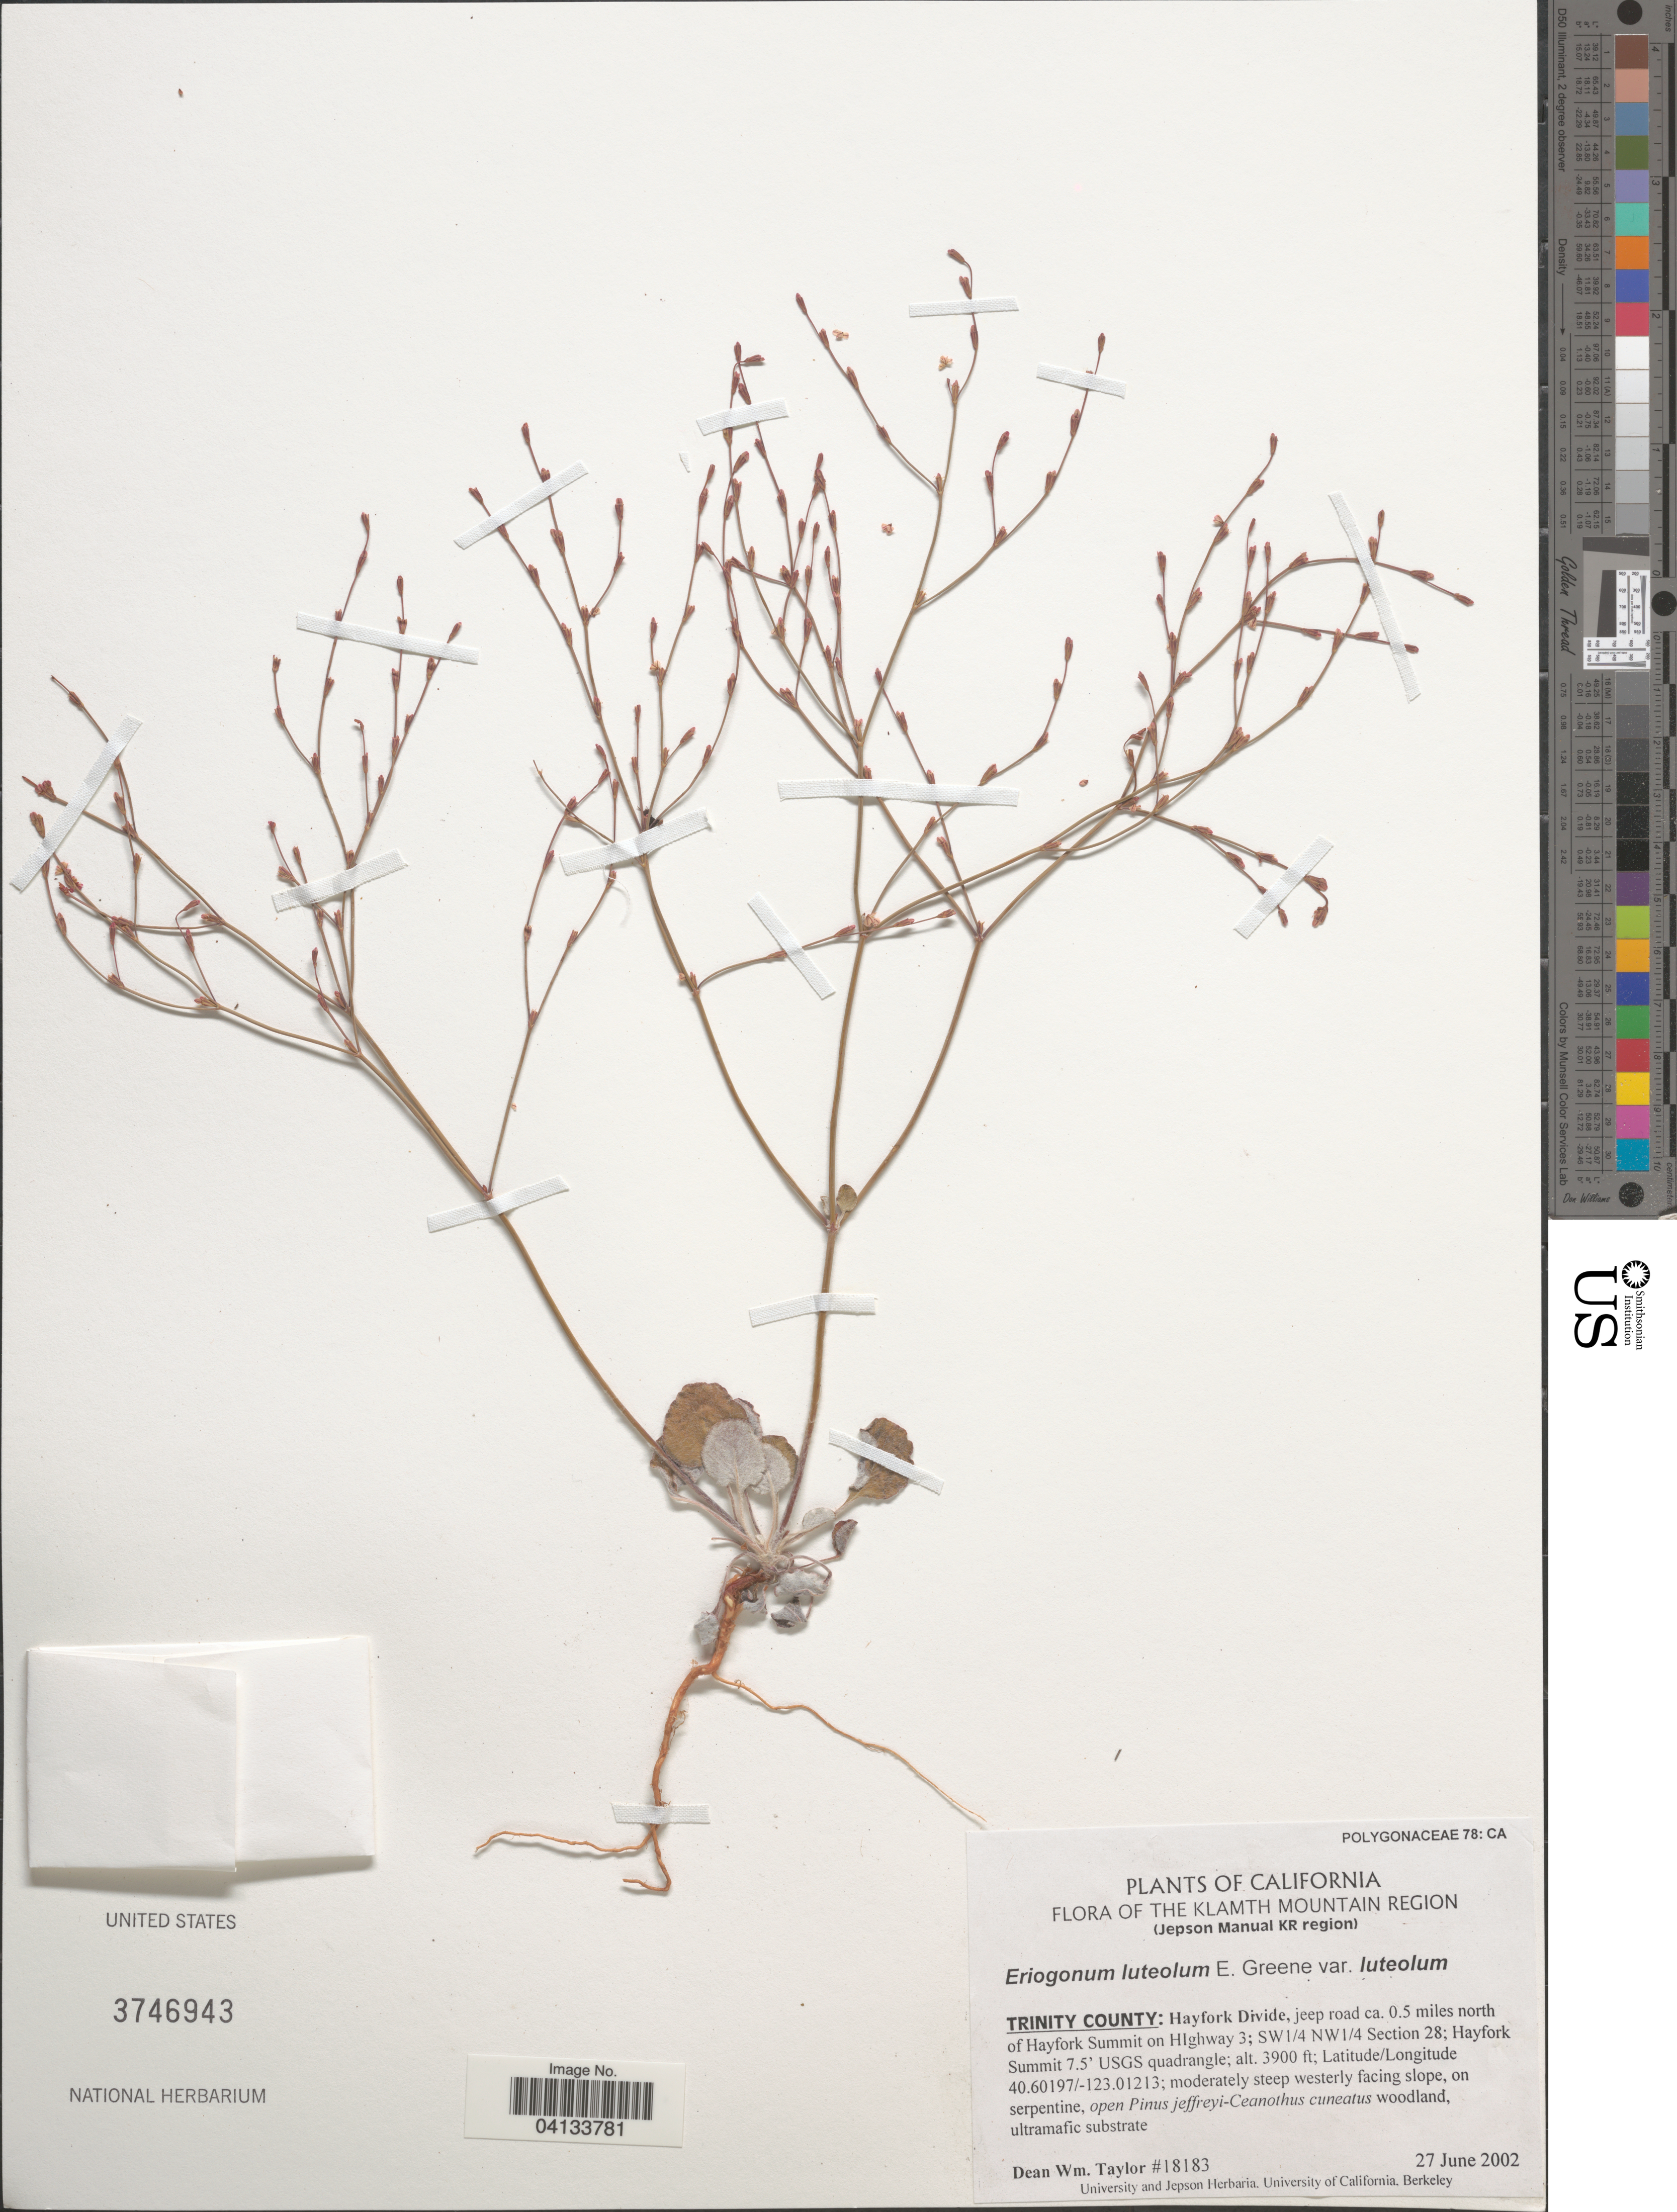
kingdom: Plantae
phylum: Tracheophyta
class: Magnoliopsida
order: Caryophyllales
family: Polygonaceae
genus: Eriogonum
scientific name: Eriogonum luteolum var. luteolum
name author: Greene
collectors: D. W. Taylor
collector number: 18183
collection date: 2002-06-27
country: United States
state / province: California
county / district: Trinity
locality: The Klamth Mountain Region. (Jepson Manual KR region). Trinity County: Hayfork Divide, jeep road ca. 0.5 miles north of Hayfork Summit on Highway 3; SW1/4 NW1/4 Section 28; Hayfork Summit 7.5' USGS quadrangle.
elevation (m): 1189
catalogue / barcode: US 3746943